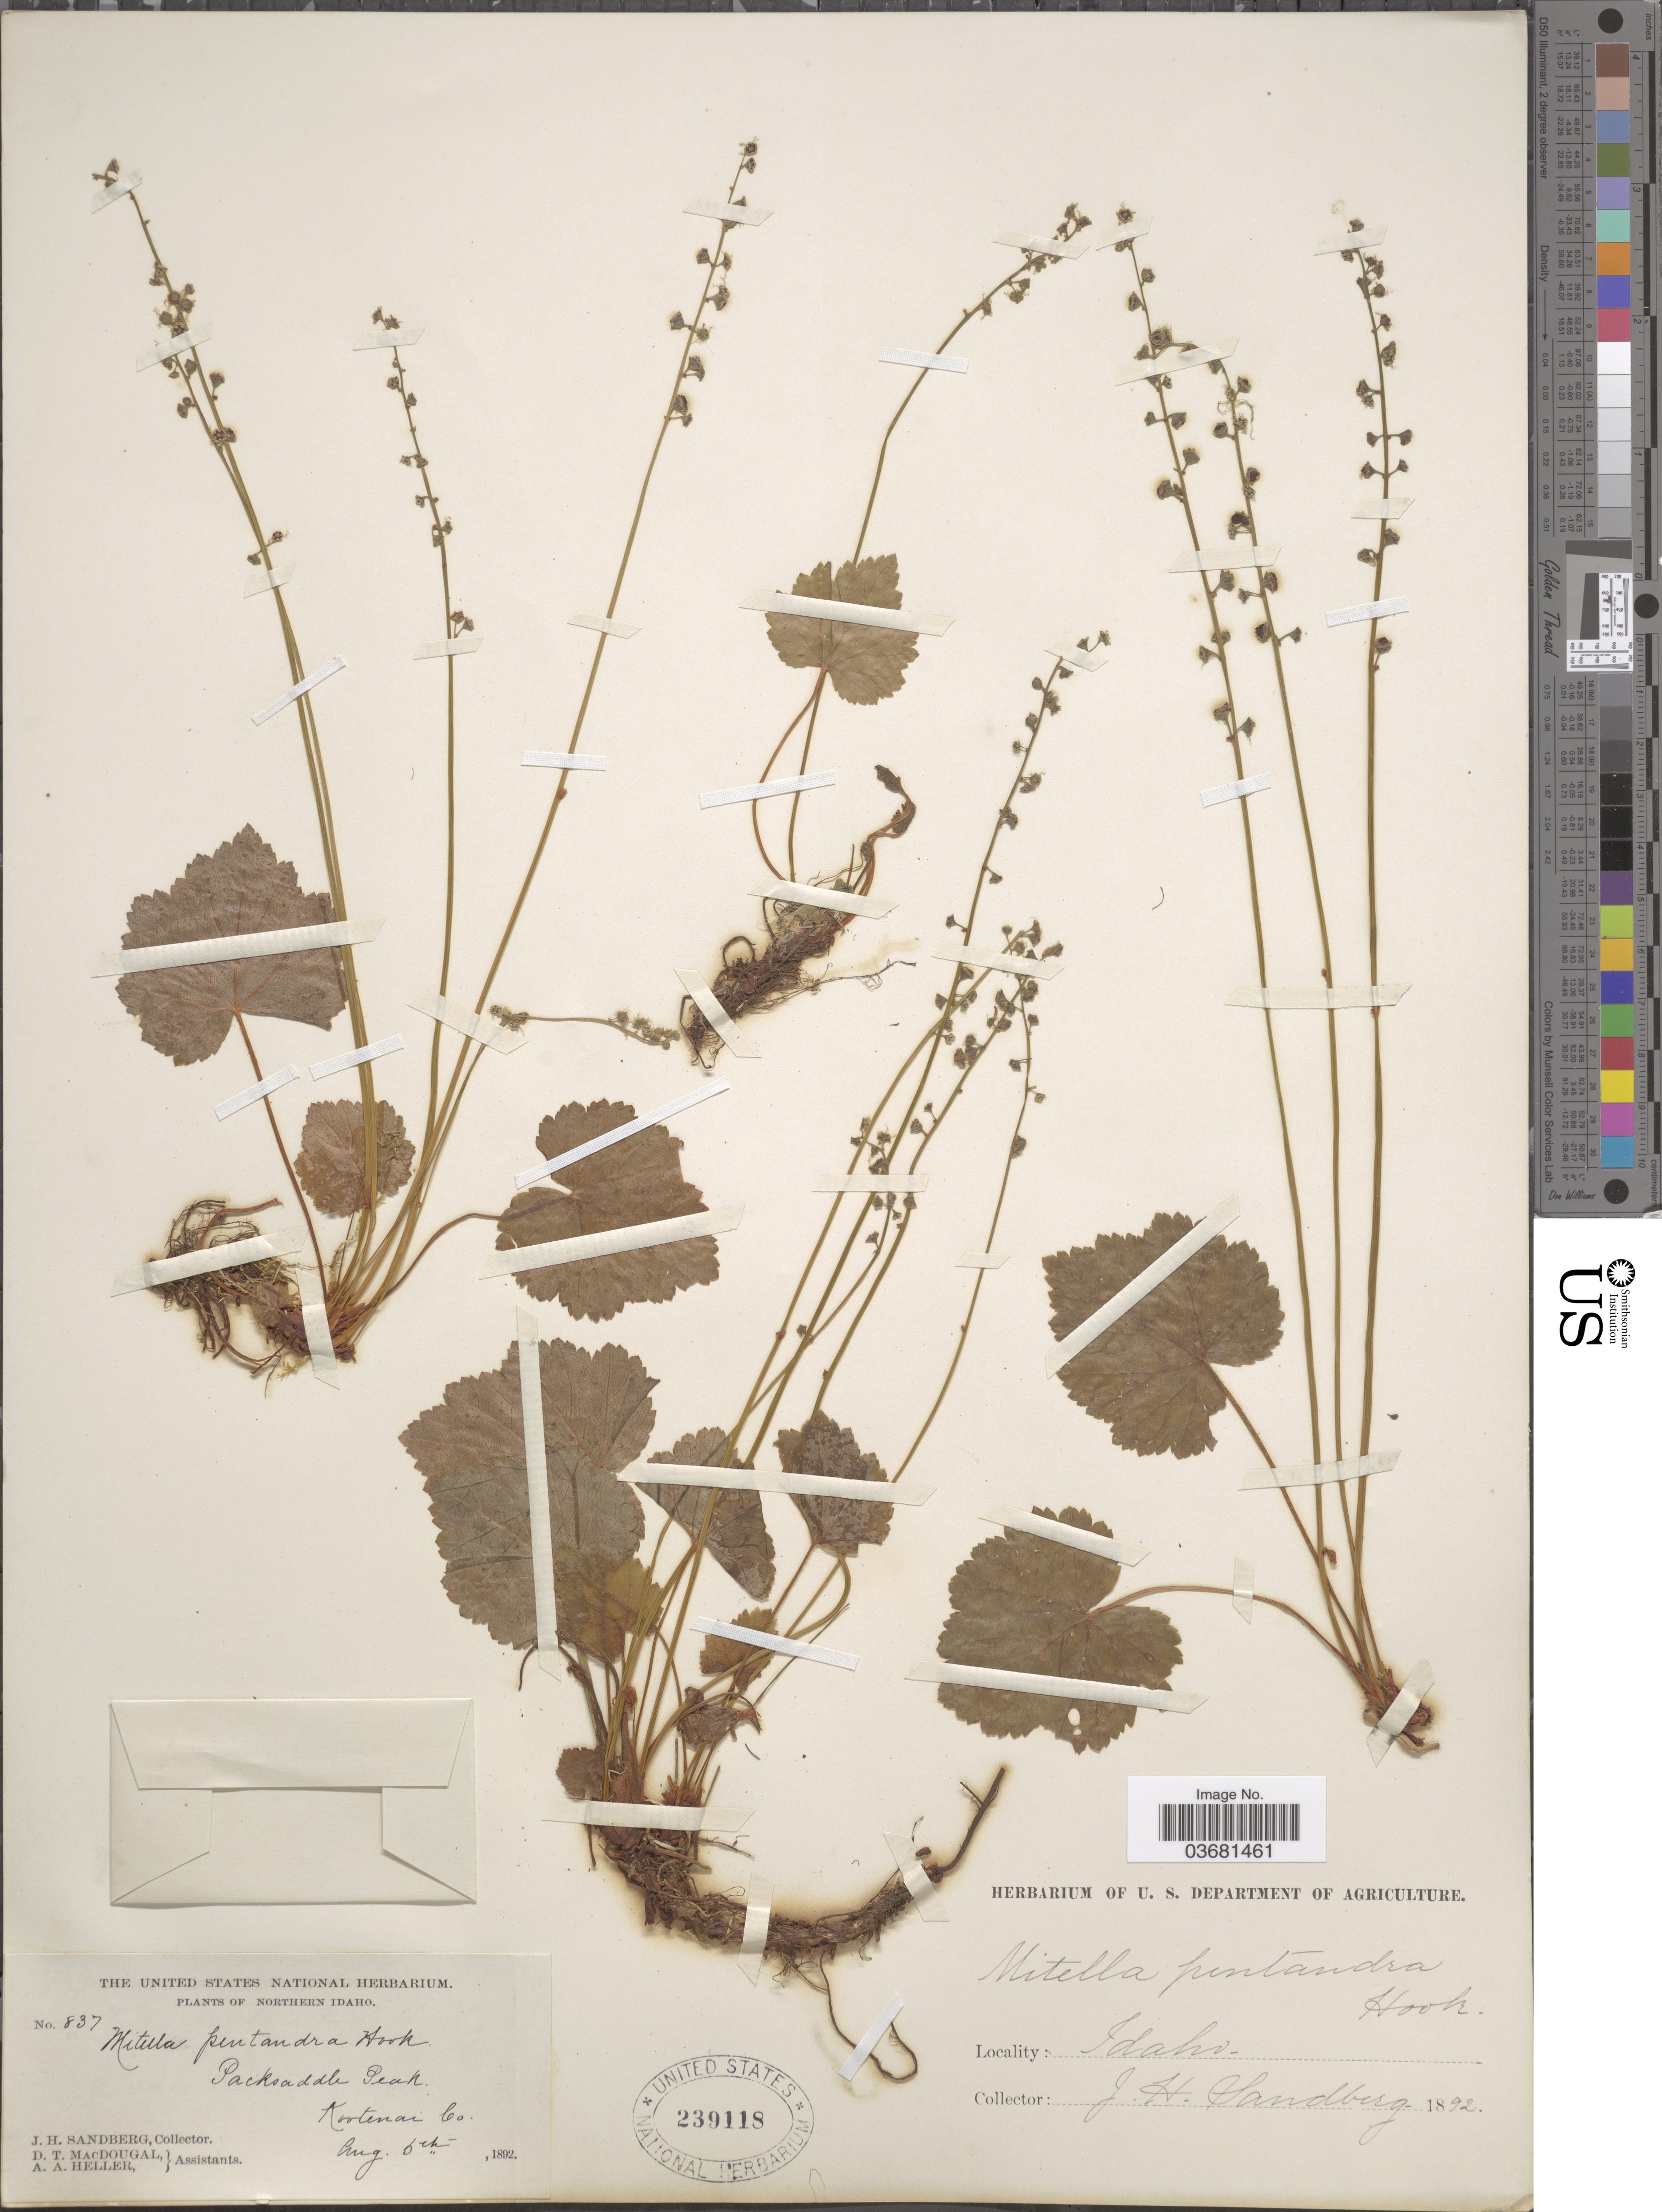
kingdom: Plantae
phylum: Tracheophyta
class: Magnoliopsida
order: Saxifragales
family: Saxifragaceae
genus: Mitella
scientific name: Mitella pentandra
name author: Hook.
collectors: J. H. Sandberg, D. T. MacDougal & A. A. Heller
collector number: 837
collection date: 1892-08-06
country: United States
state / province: Idaho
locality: Northern Idaho. Packsaddle Peak. Kootenai Co.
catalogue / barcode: US 239118